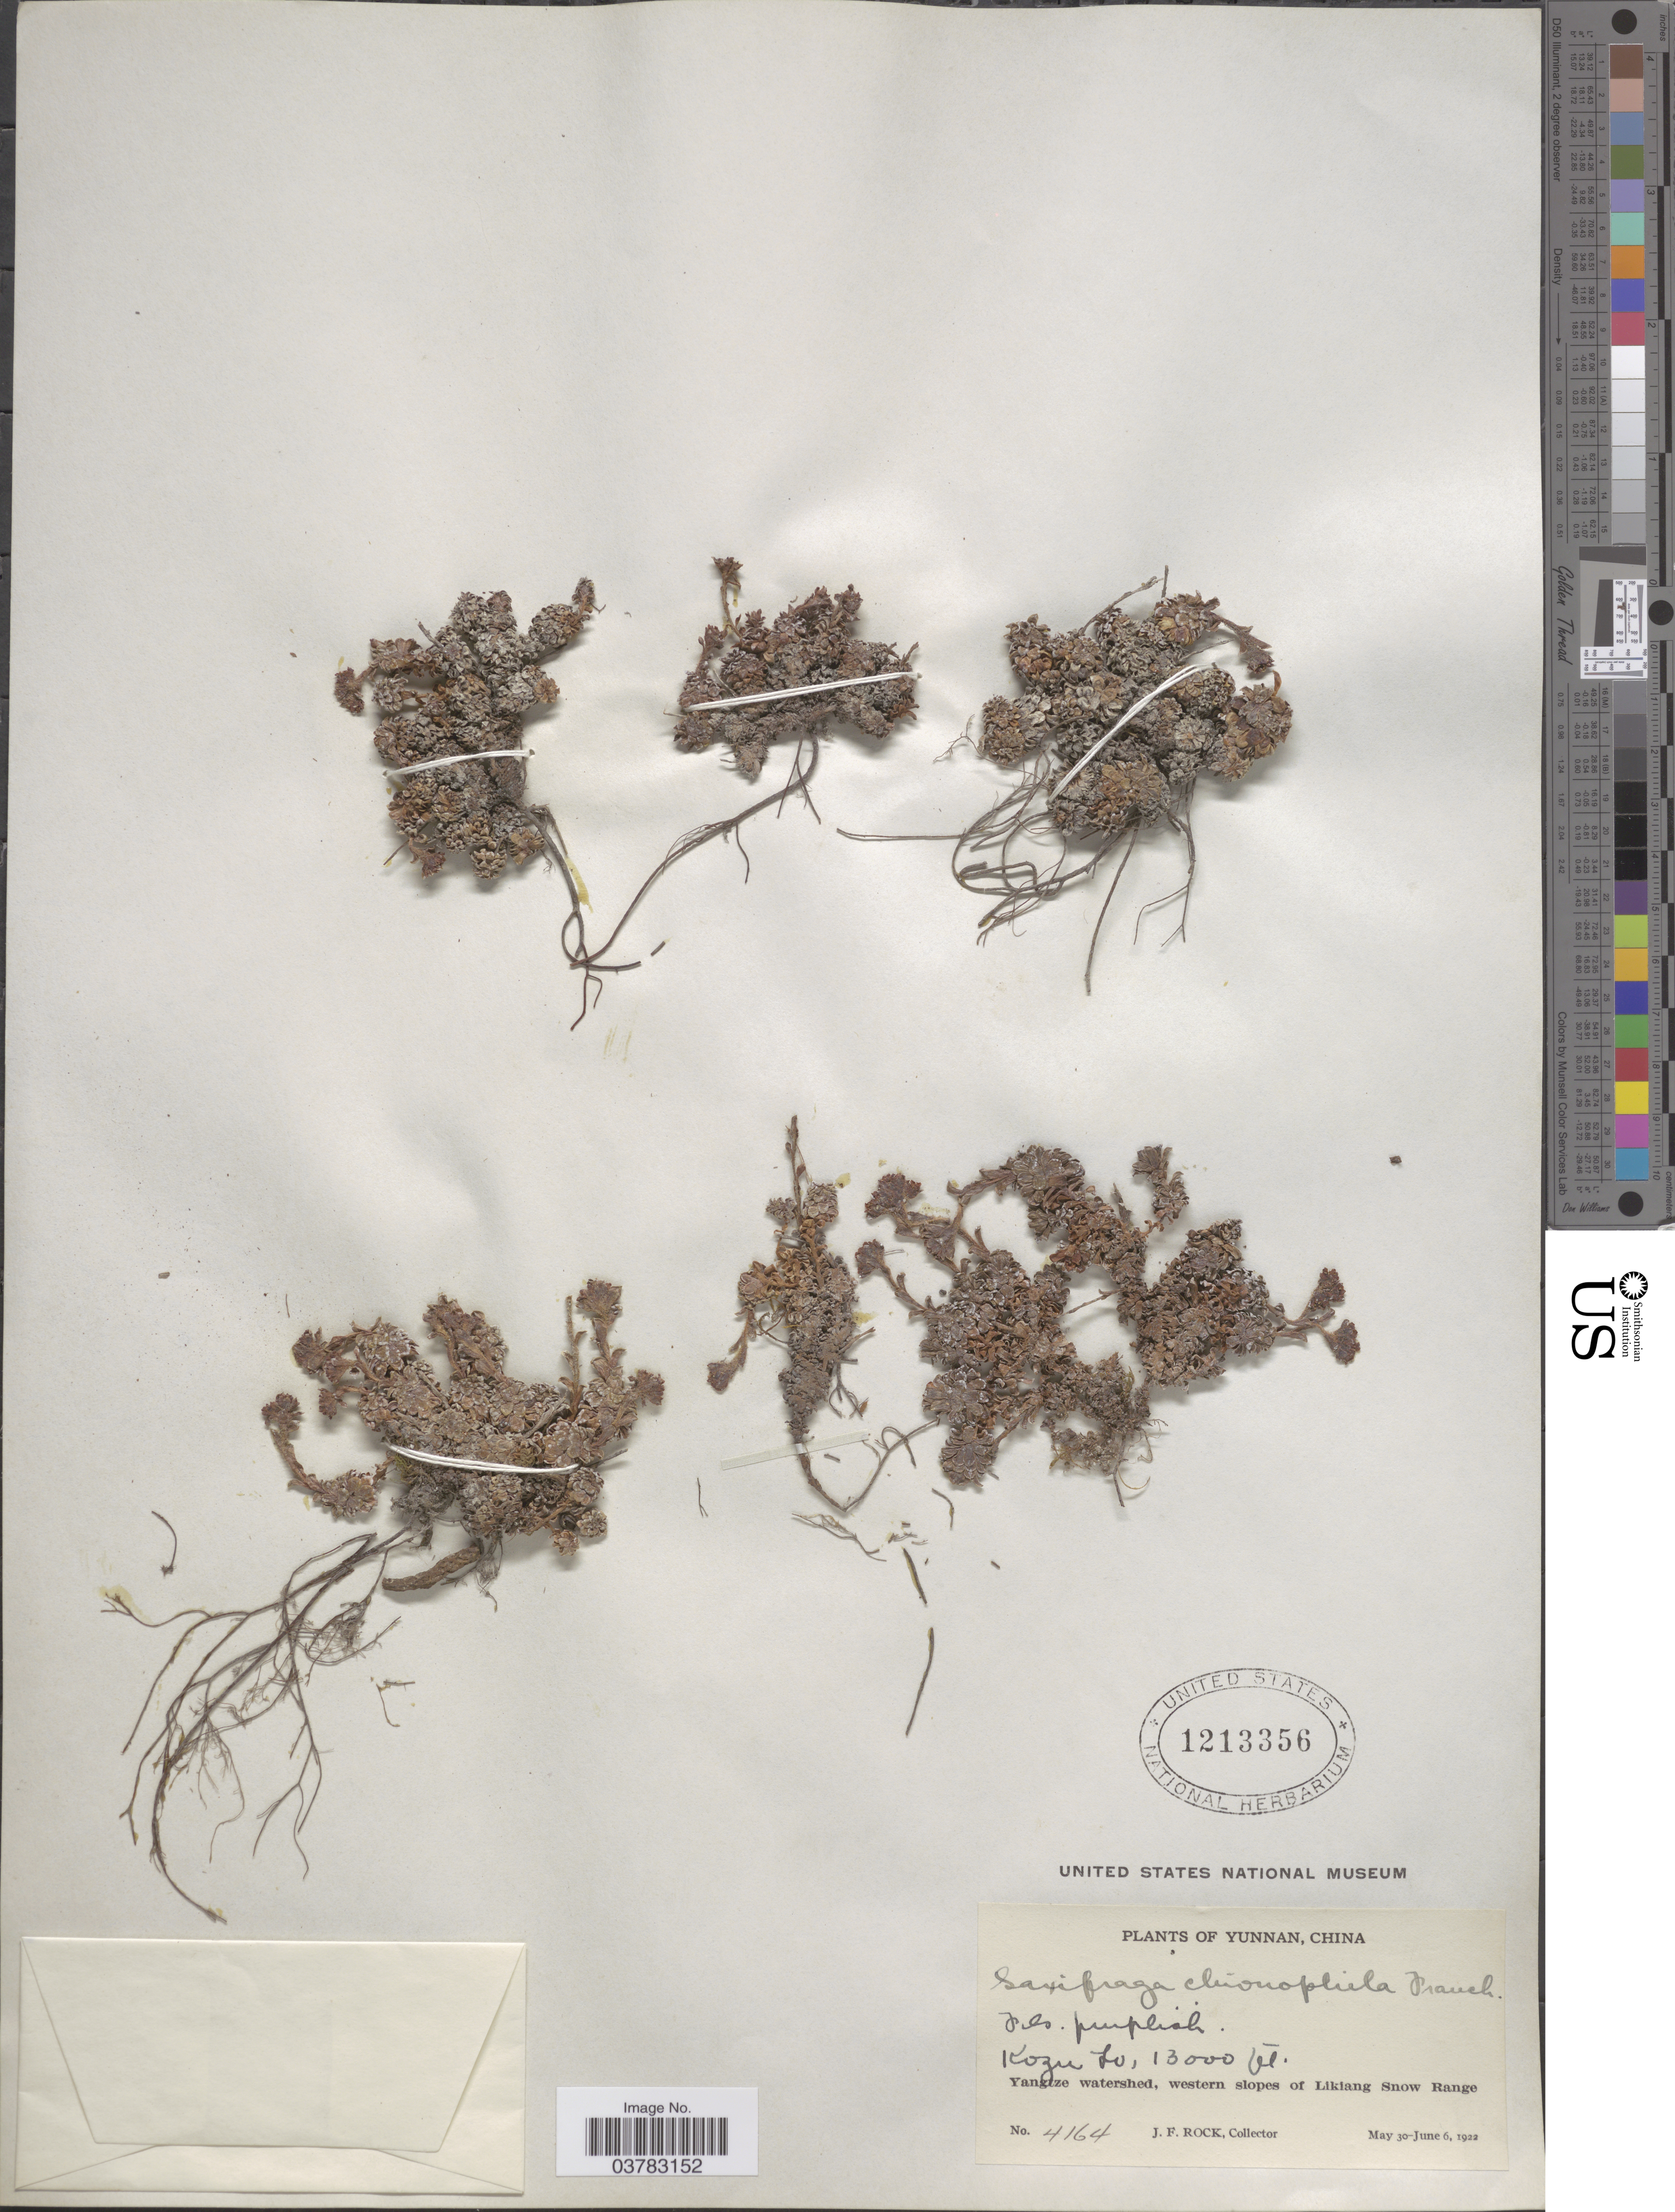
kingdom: Plantae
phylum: Tracheophyta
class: Magnoliopsida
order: Saxifragales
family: Saxifragaceae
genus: Saxifraga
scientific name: Saxifraga chionophila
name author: Franch.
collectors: J. Rock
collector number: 4164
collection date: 1922-05-30/1922-06-06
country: China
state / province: Yunnan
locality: Kozu Lo. [interpreted] Yangtze watershed, western slopes of Likiang Snow Range.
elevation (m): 3962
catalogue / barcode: US 1213356